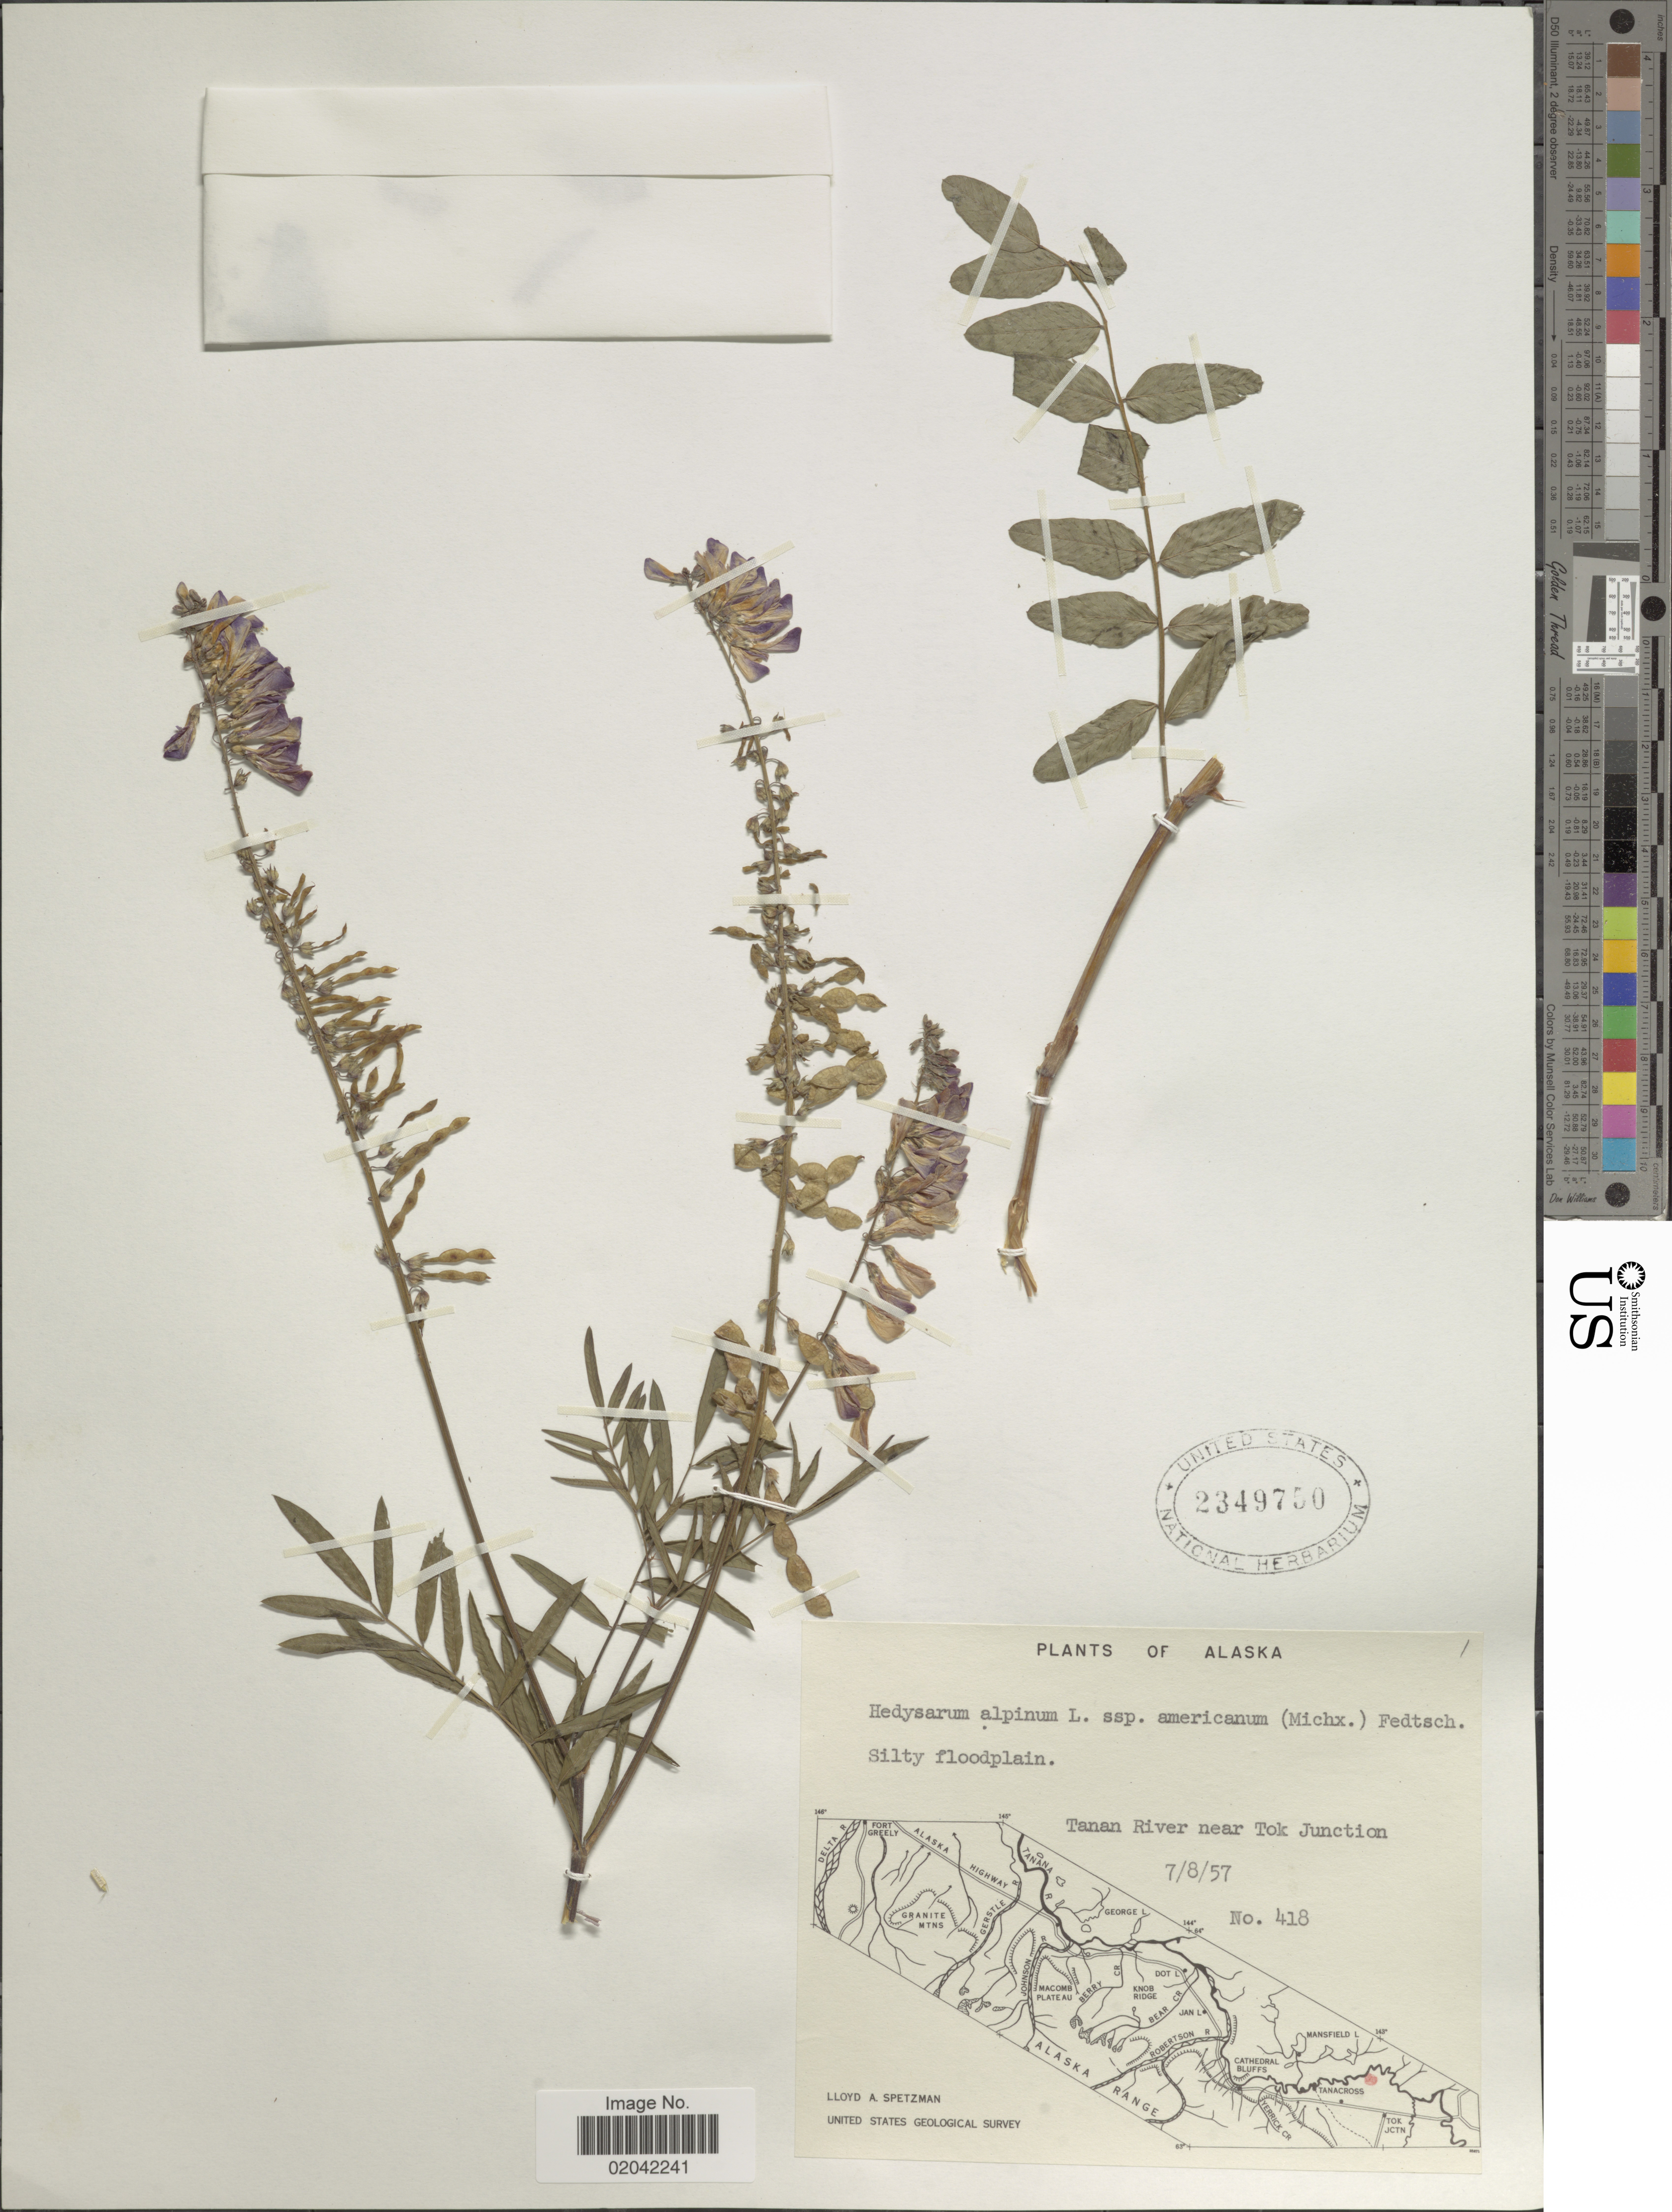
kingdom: Plantae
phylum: Tracheophyta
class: Magnoliopsida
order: Fabales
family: Fabaceae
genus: Hedysarum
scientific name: Hedysarum alpinum var. americanum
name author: Michx. ex Pursh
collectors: L. Spetzman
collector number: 418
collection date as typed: Transcribed d/m/y: 8/7/57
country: United States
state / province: Alaska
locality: Tanan River near Tok Junction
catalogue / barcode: US 2349750